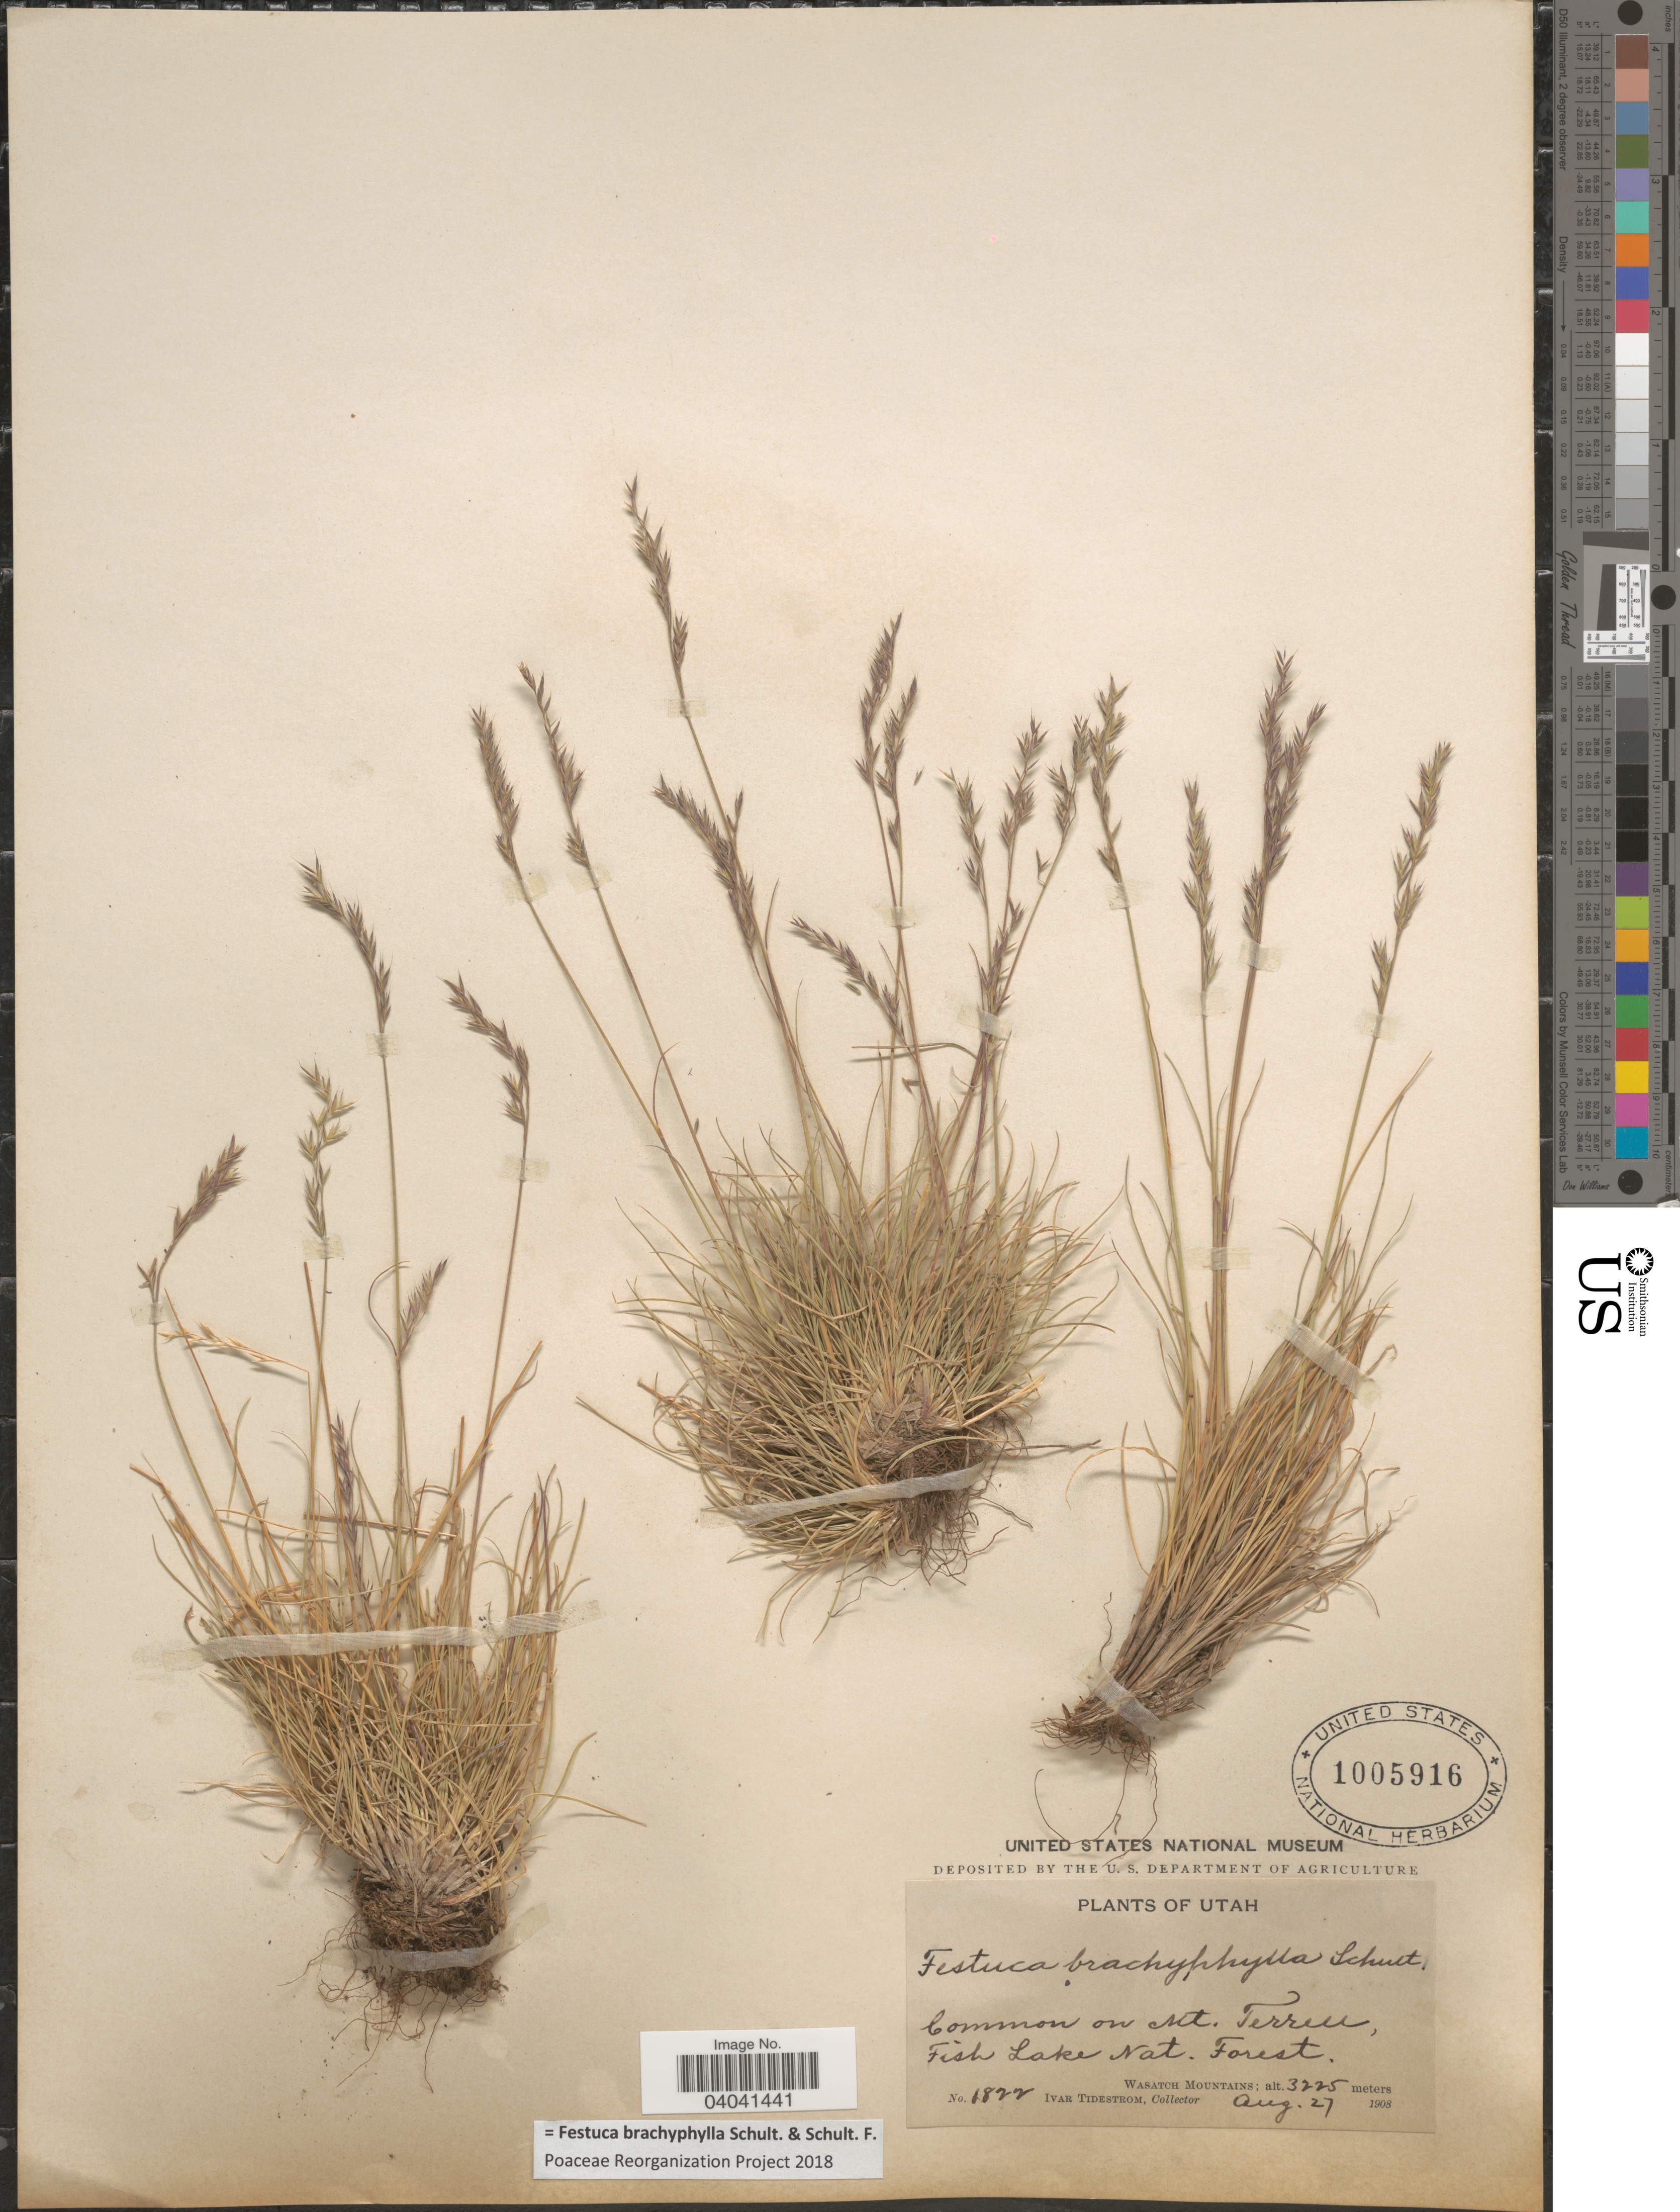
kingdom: Plantae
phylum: Tracheophyta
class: Liliopsida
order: Poales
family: Poaceae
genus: Festuca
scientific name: Festuca brachyphylla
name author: Schult. & Schult. f.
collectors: I. F. Tidestrom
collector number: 1822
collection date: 1908-08-27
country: United States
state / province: Utah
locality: On Mt. Terrell, Fish Lake Nat. Forest. Wasatch Mountains.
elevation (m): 3225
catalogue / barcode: US 1005916